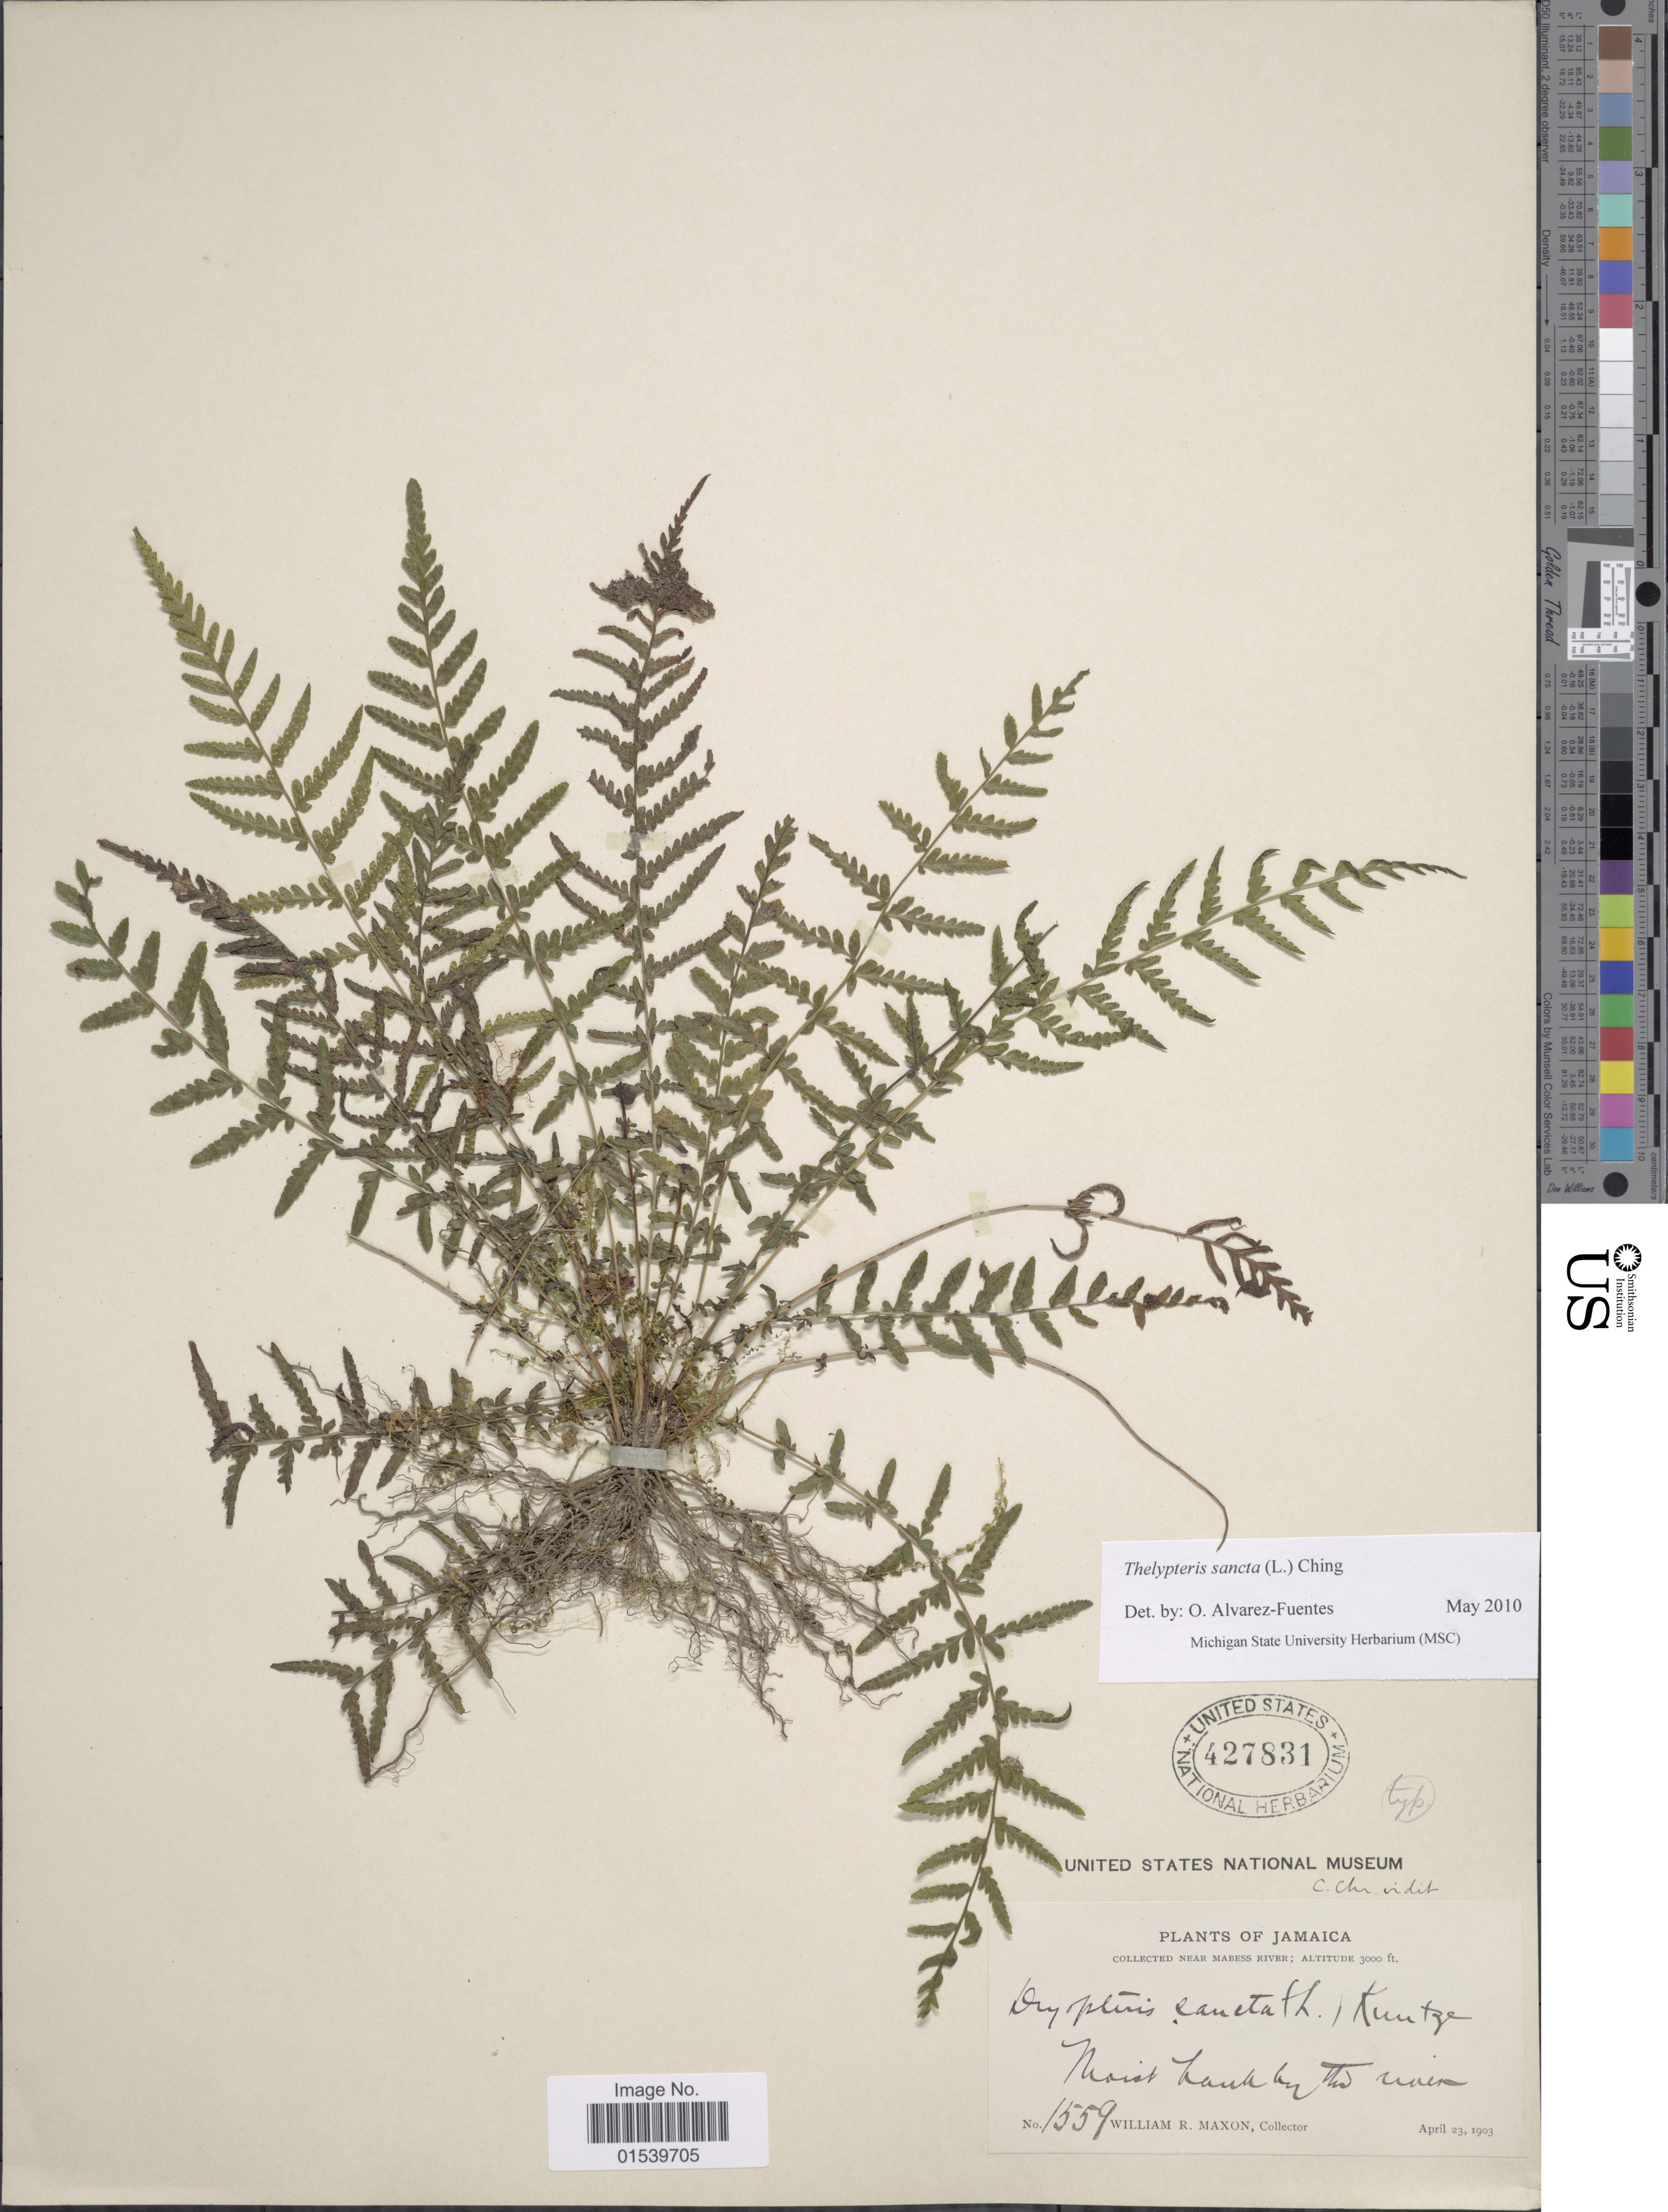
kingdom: Plantae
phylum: Tracheophyta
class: Polypodiopsida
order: Polypodiales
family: Thelypteridaceae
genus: Amauropelta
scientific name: Amauropelta sancta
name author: (L.) Pic. Serm.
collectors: W. R. Maxon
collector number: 1559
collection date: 1903-04-23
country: Jamaica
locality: Near Mabess River, Moist bank by the river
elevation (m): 914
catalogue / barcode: US 427831